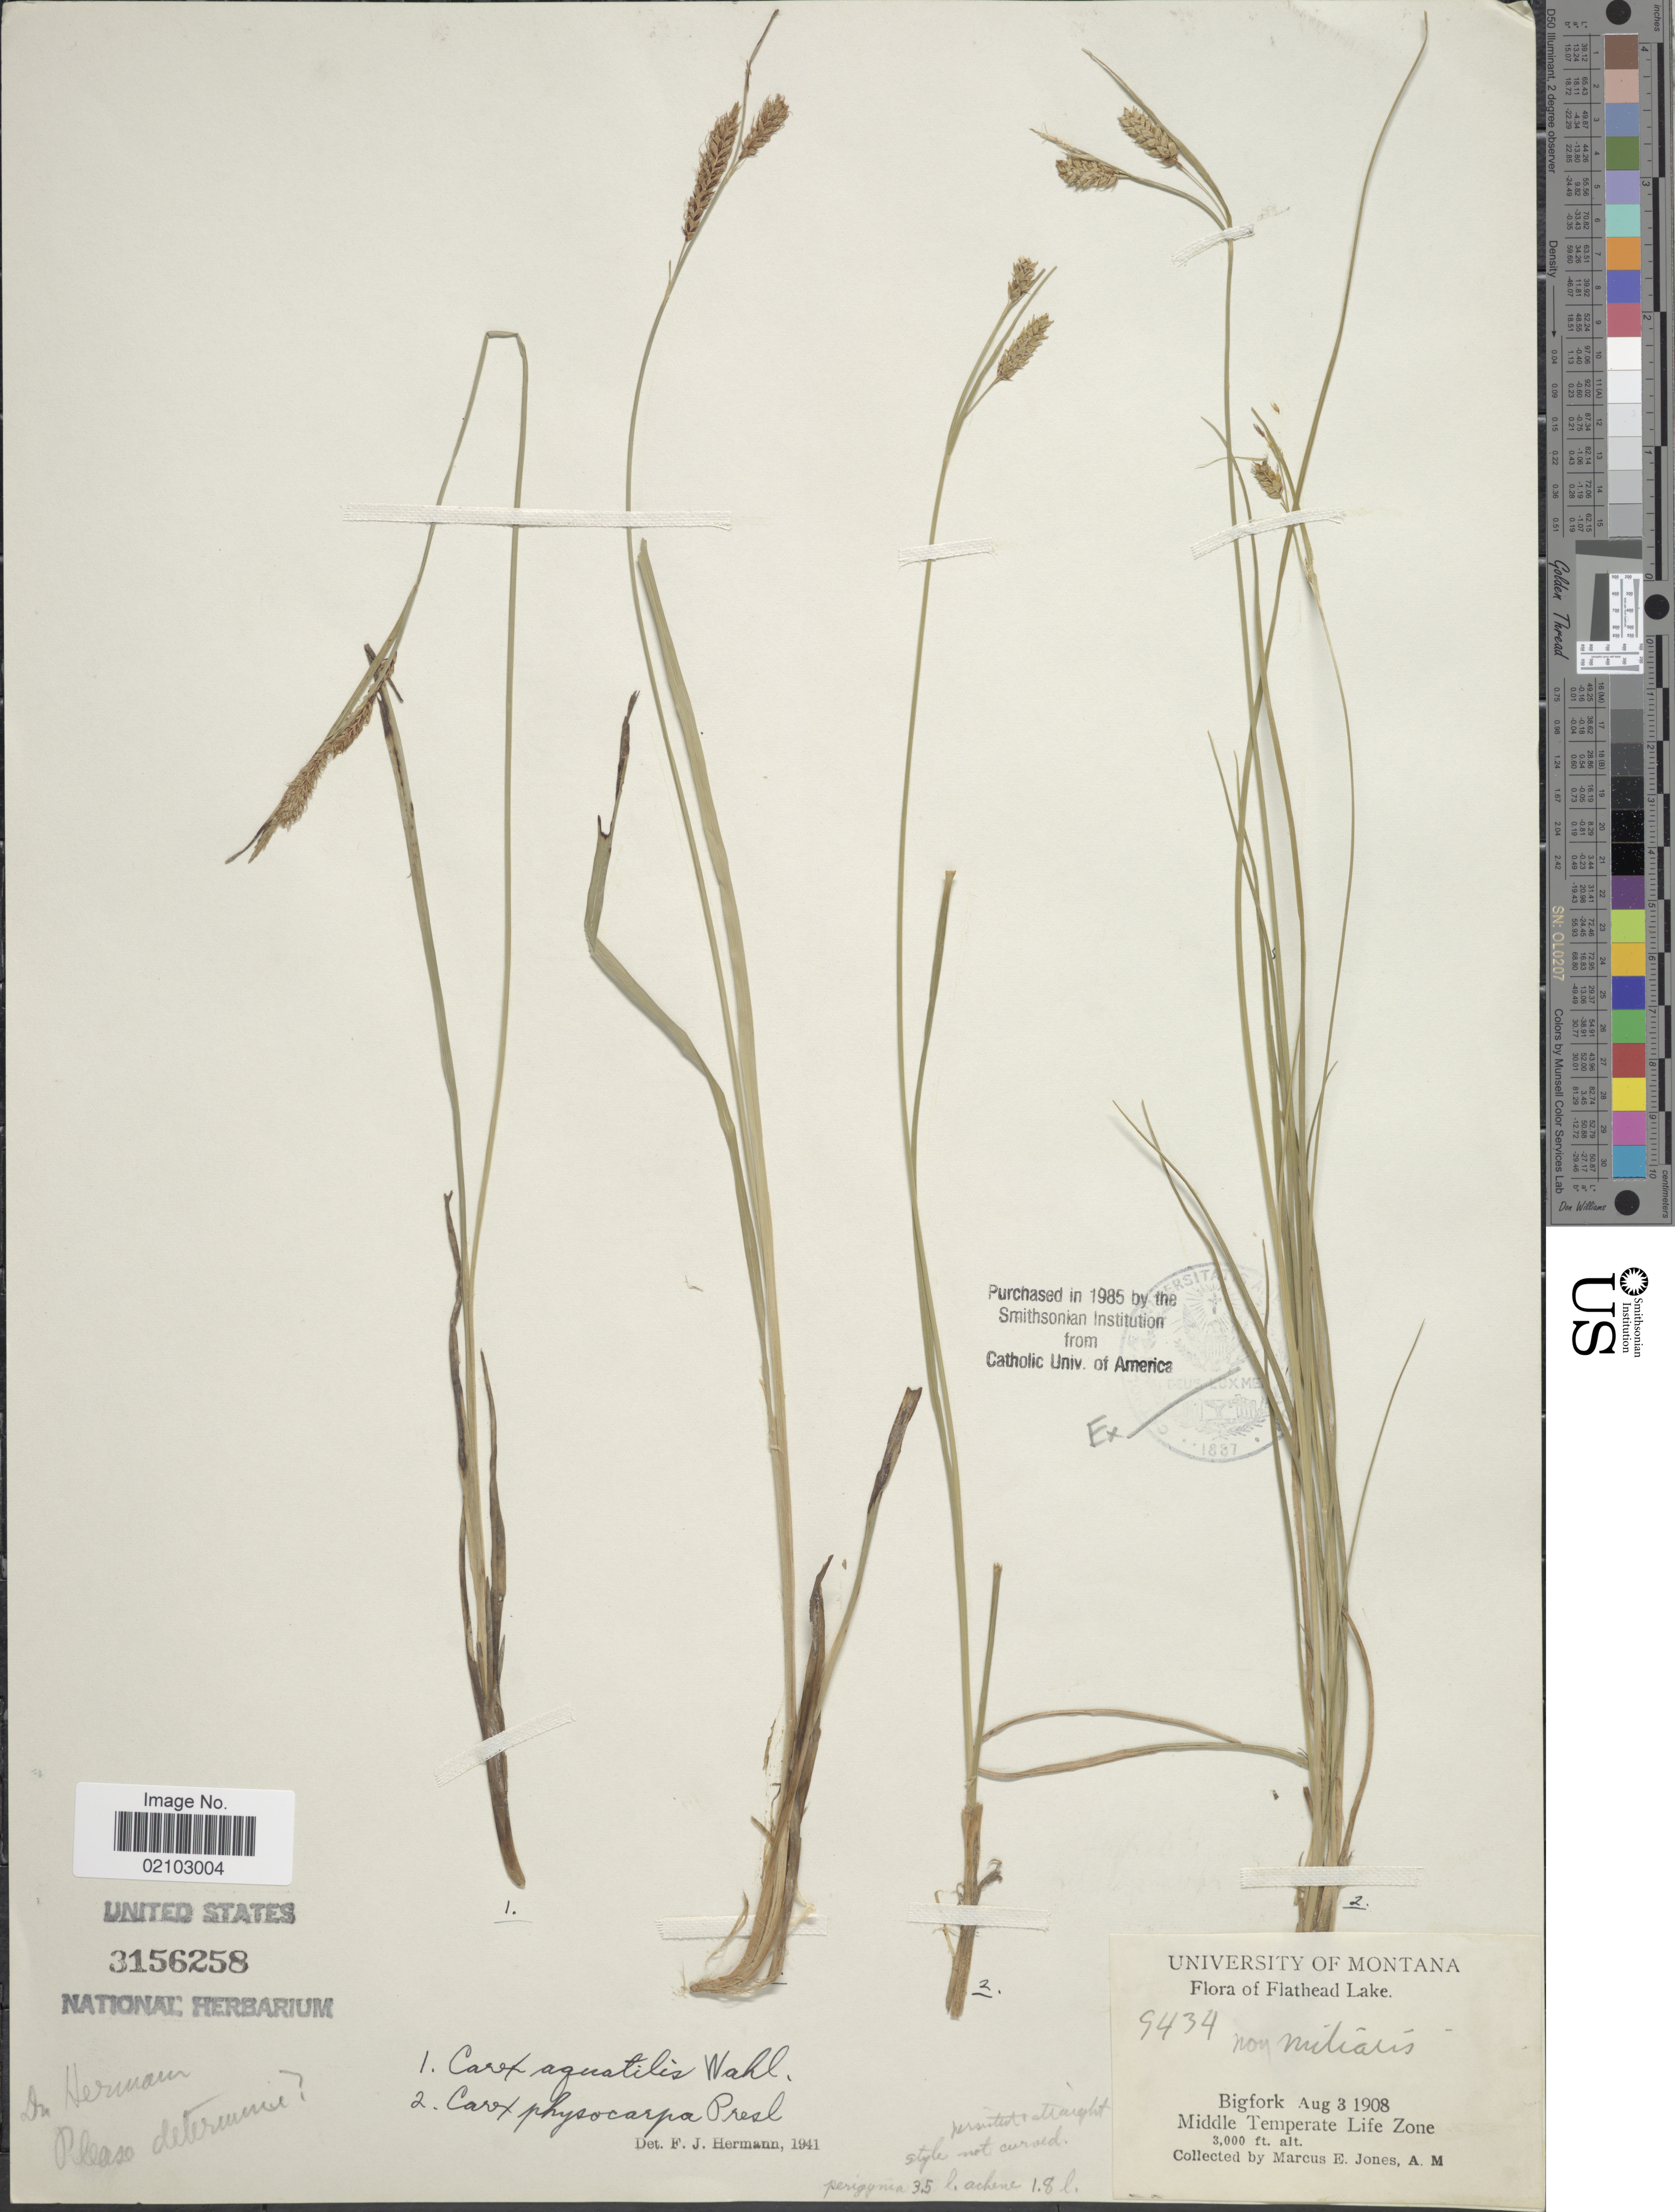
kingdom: Plantae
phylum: Tracheophyta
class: Liliopsida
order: Poales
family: Cyperaceae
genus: Carex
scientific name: Carex aquatilis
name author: Wahlenb.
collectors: M. E. Jones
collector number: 9434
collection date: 1908-08-03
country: United States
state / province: Montana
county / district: Flathead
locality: Flathead Lake, Bigfork, Middle Temperate Life Zone.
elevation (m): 914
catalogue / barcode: US 3156258